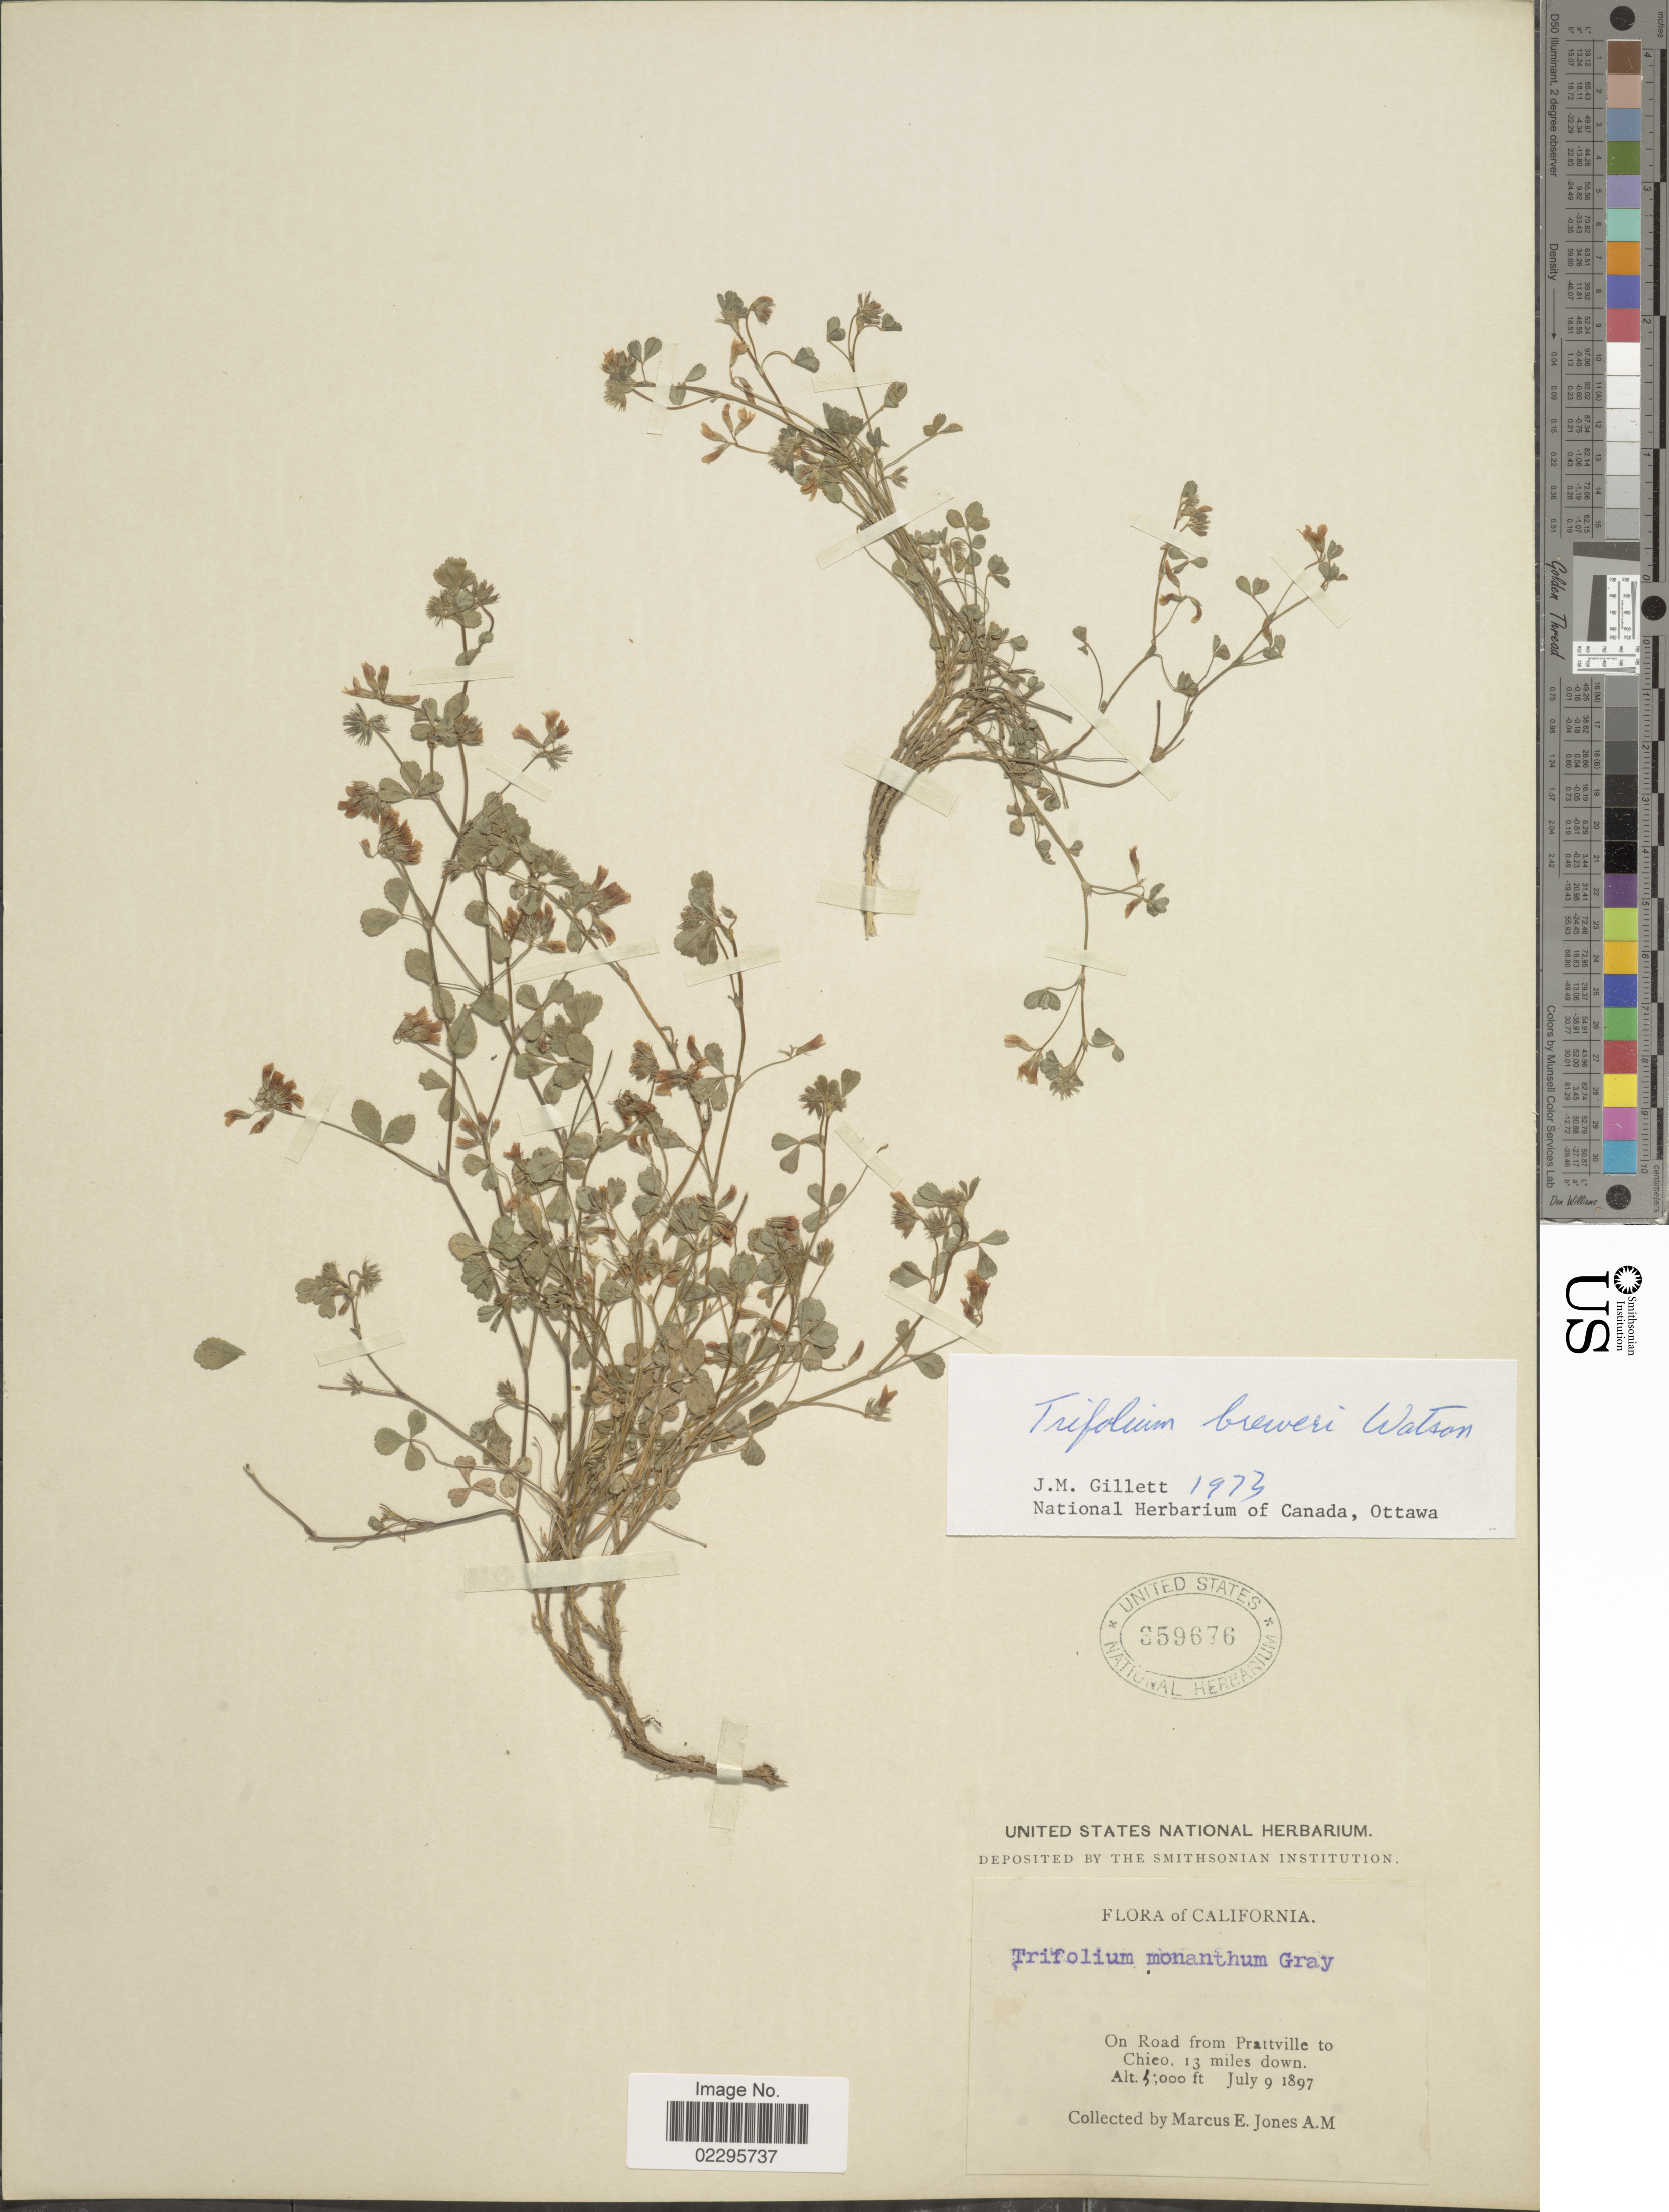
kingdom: Plantae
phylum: Tracheophyta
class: Magnoliopsida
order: Fabales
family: Fabaceae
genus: Trifolium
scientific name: Trifolium breweri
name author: S. Watson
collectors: M. E. Jones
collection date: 1897-07-09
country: United States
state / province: California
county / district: Butte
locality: On road from Prattville to Chico, 13 miles down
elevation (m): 1524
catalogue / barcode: US 359676